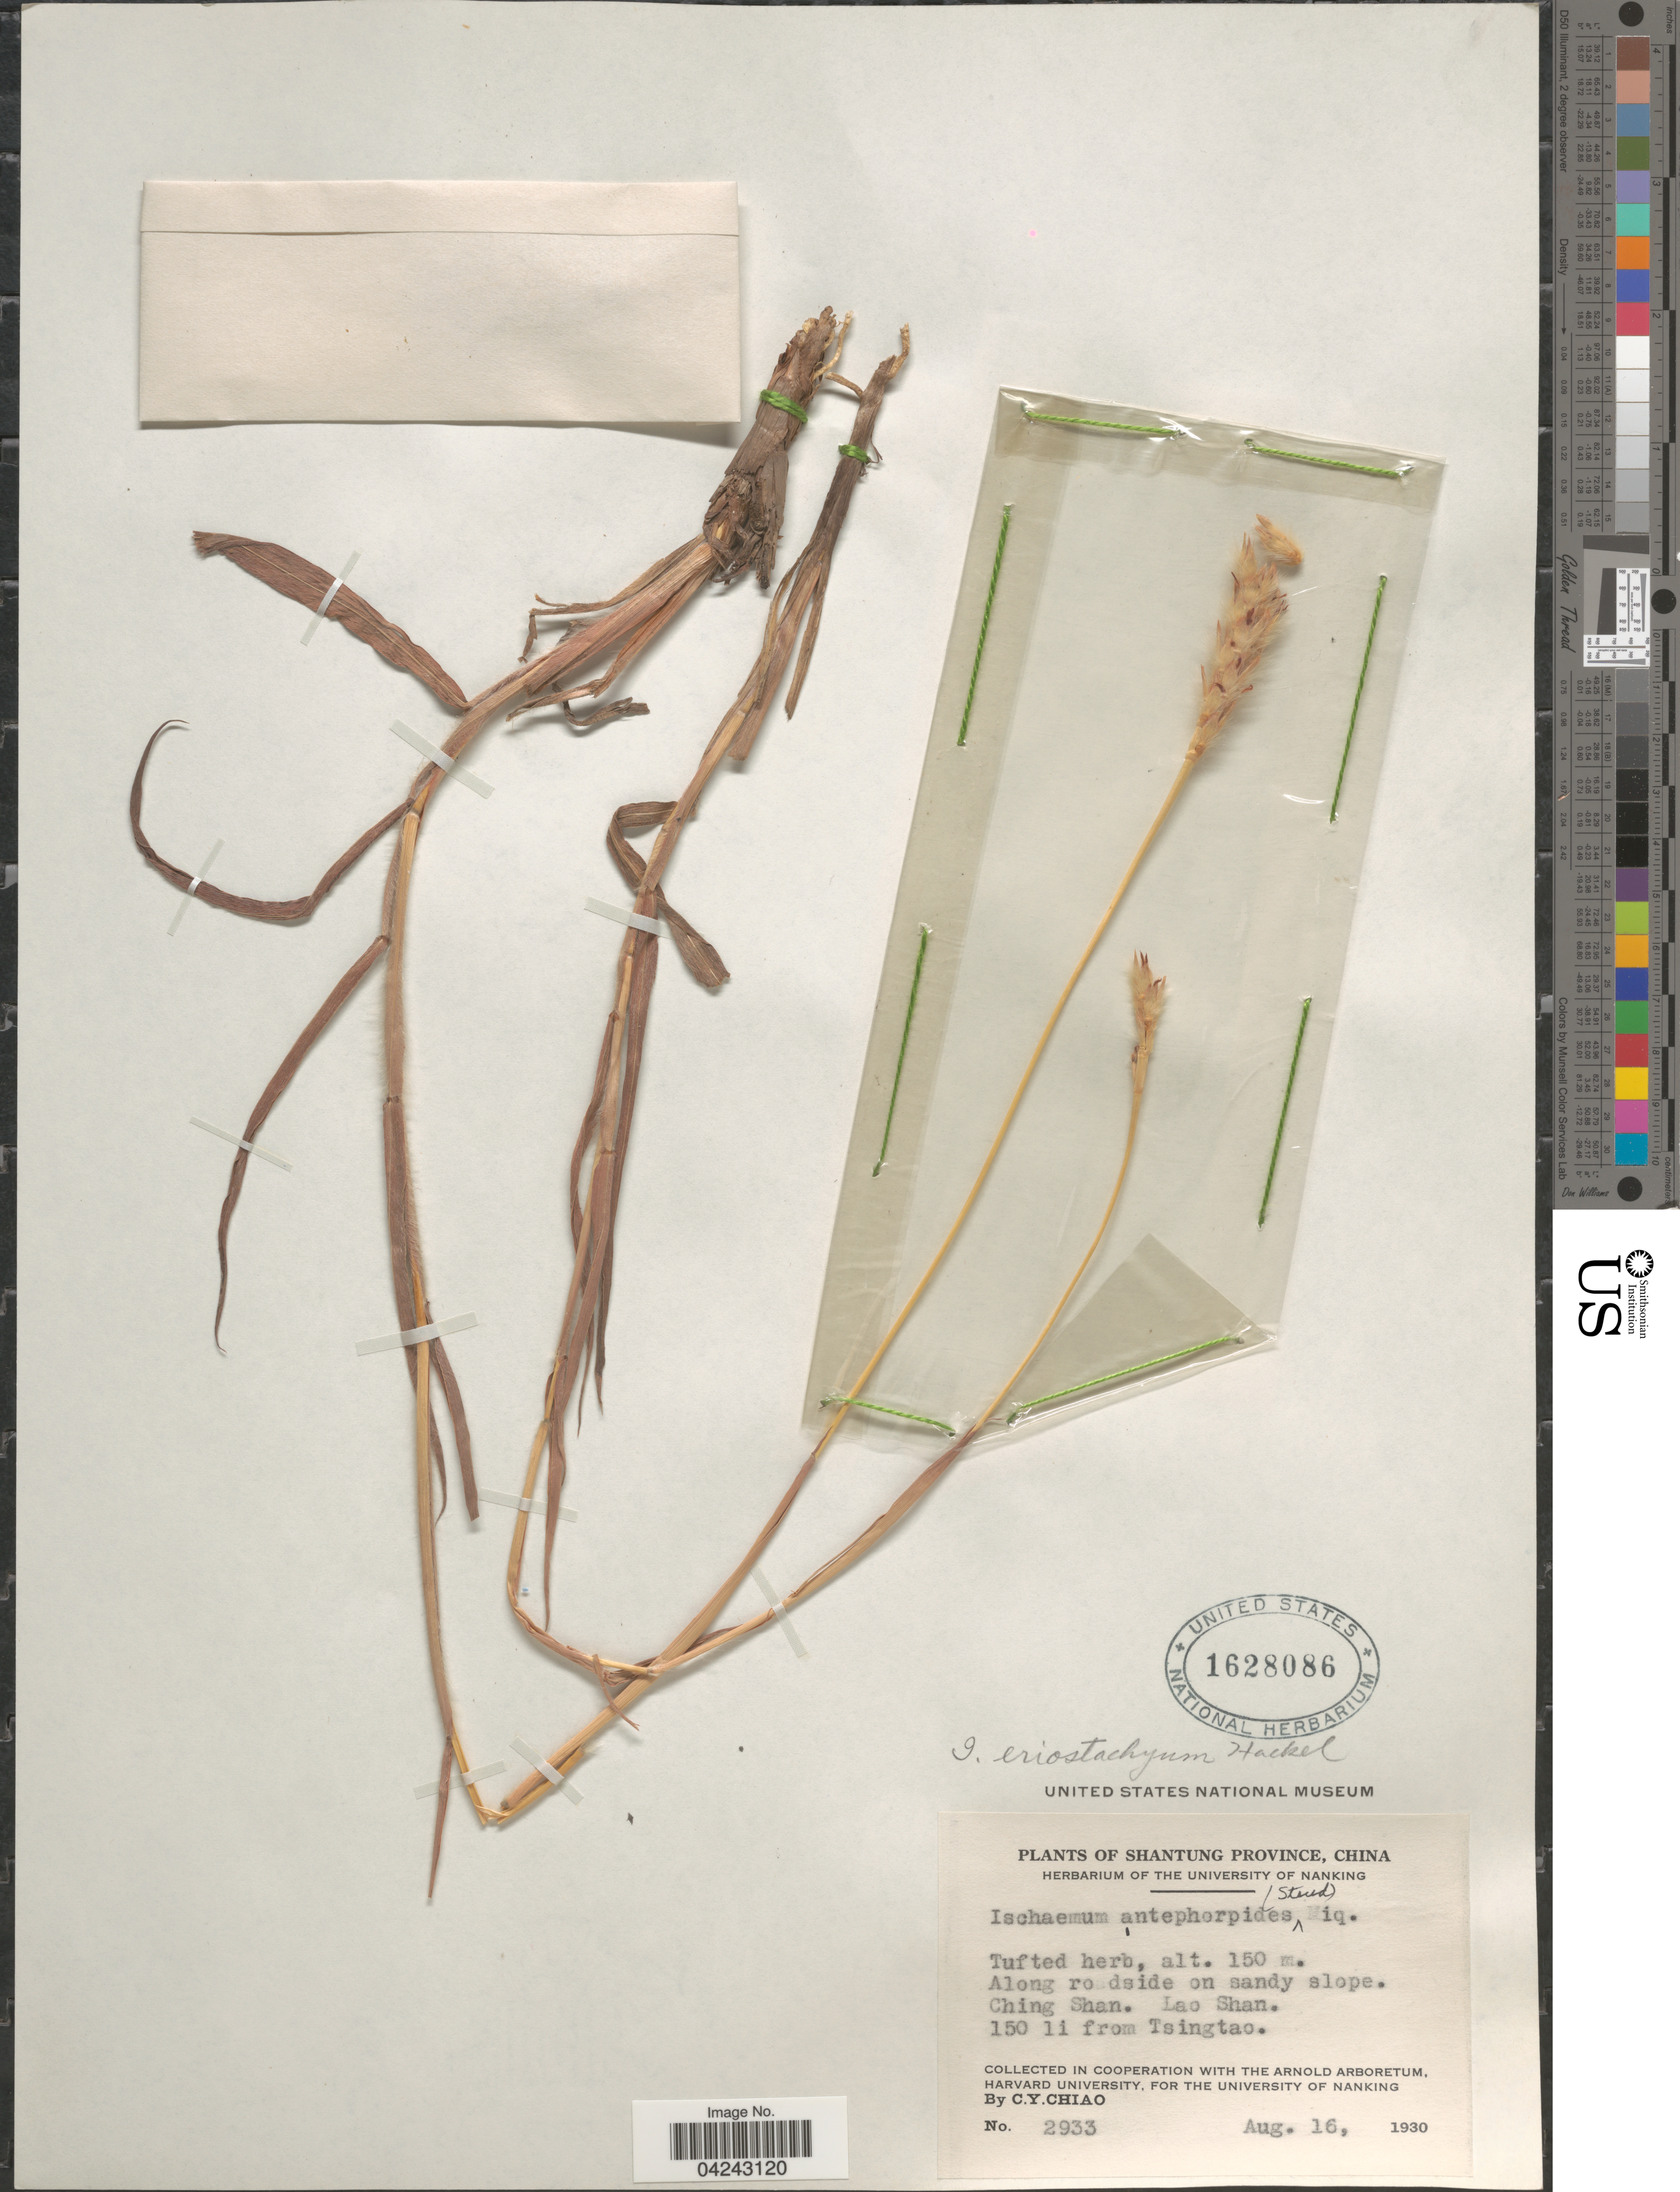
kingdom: Plantae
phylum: Tracheophyta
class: Liliopsida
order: Poales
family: Poaceae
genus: Ischaemum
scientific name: Ischaemum anthephoroides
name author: (Steud.) Miq.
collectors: C. Y. Chiao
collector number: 2933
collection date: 1930-08-16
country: China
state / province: Shandong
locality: Shantung Province. Along roadside on sandy slope. Ching Shan. Lao Shan. 150 li from Tsingtao.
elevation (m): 150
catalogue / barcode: US 1628086